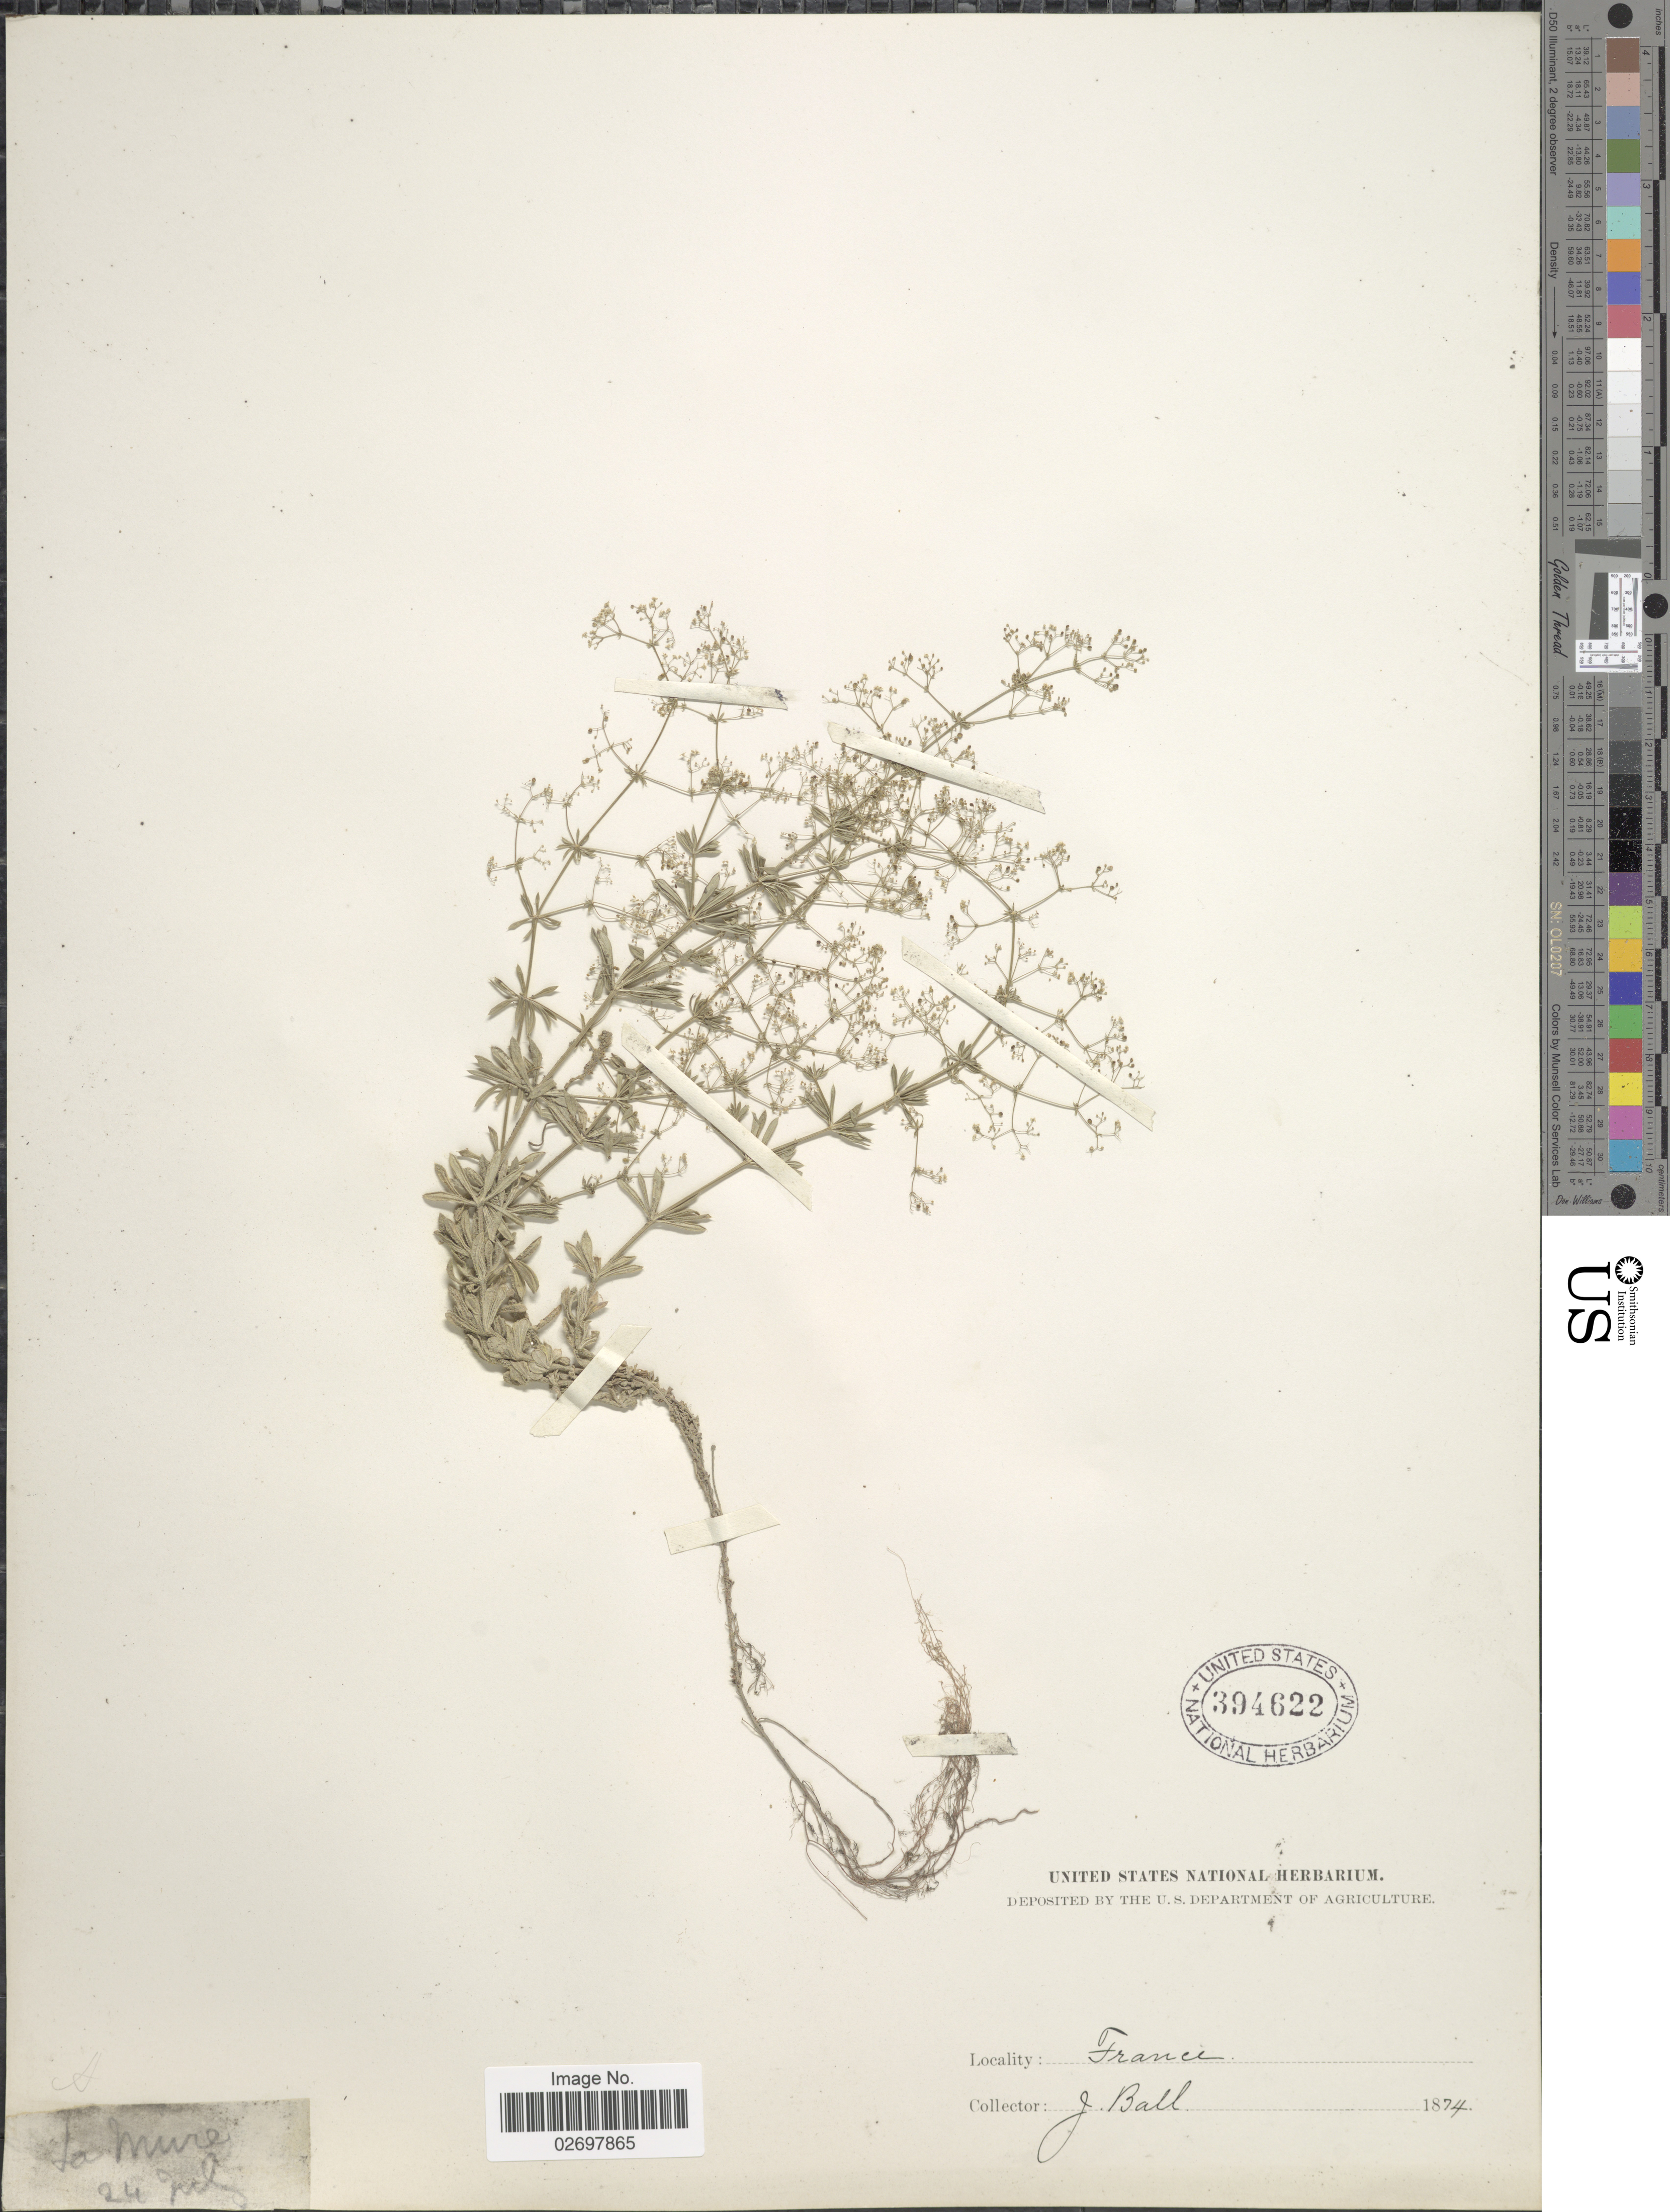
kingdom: Plantae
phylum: Tracheophyta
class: Magnoliopsida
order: Gentianales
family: Rubiaceae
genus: Galium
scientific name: Galium sp.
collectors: J. Ball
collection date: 1874-07-24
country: France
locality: La Mure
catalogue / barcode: US 394622